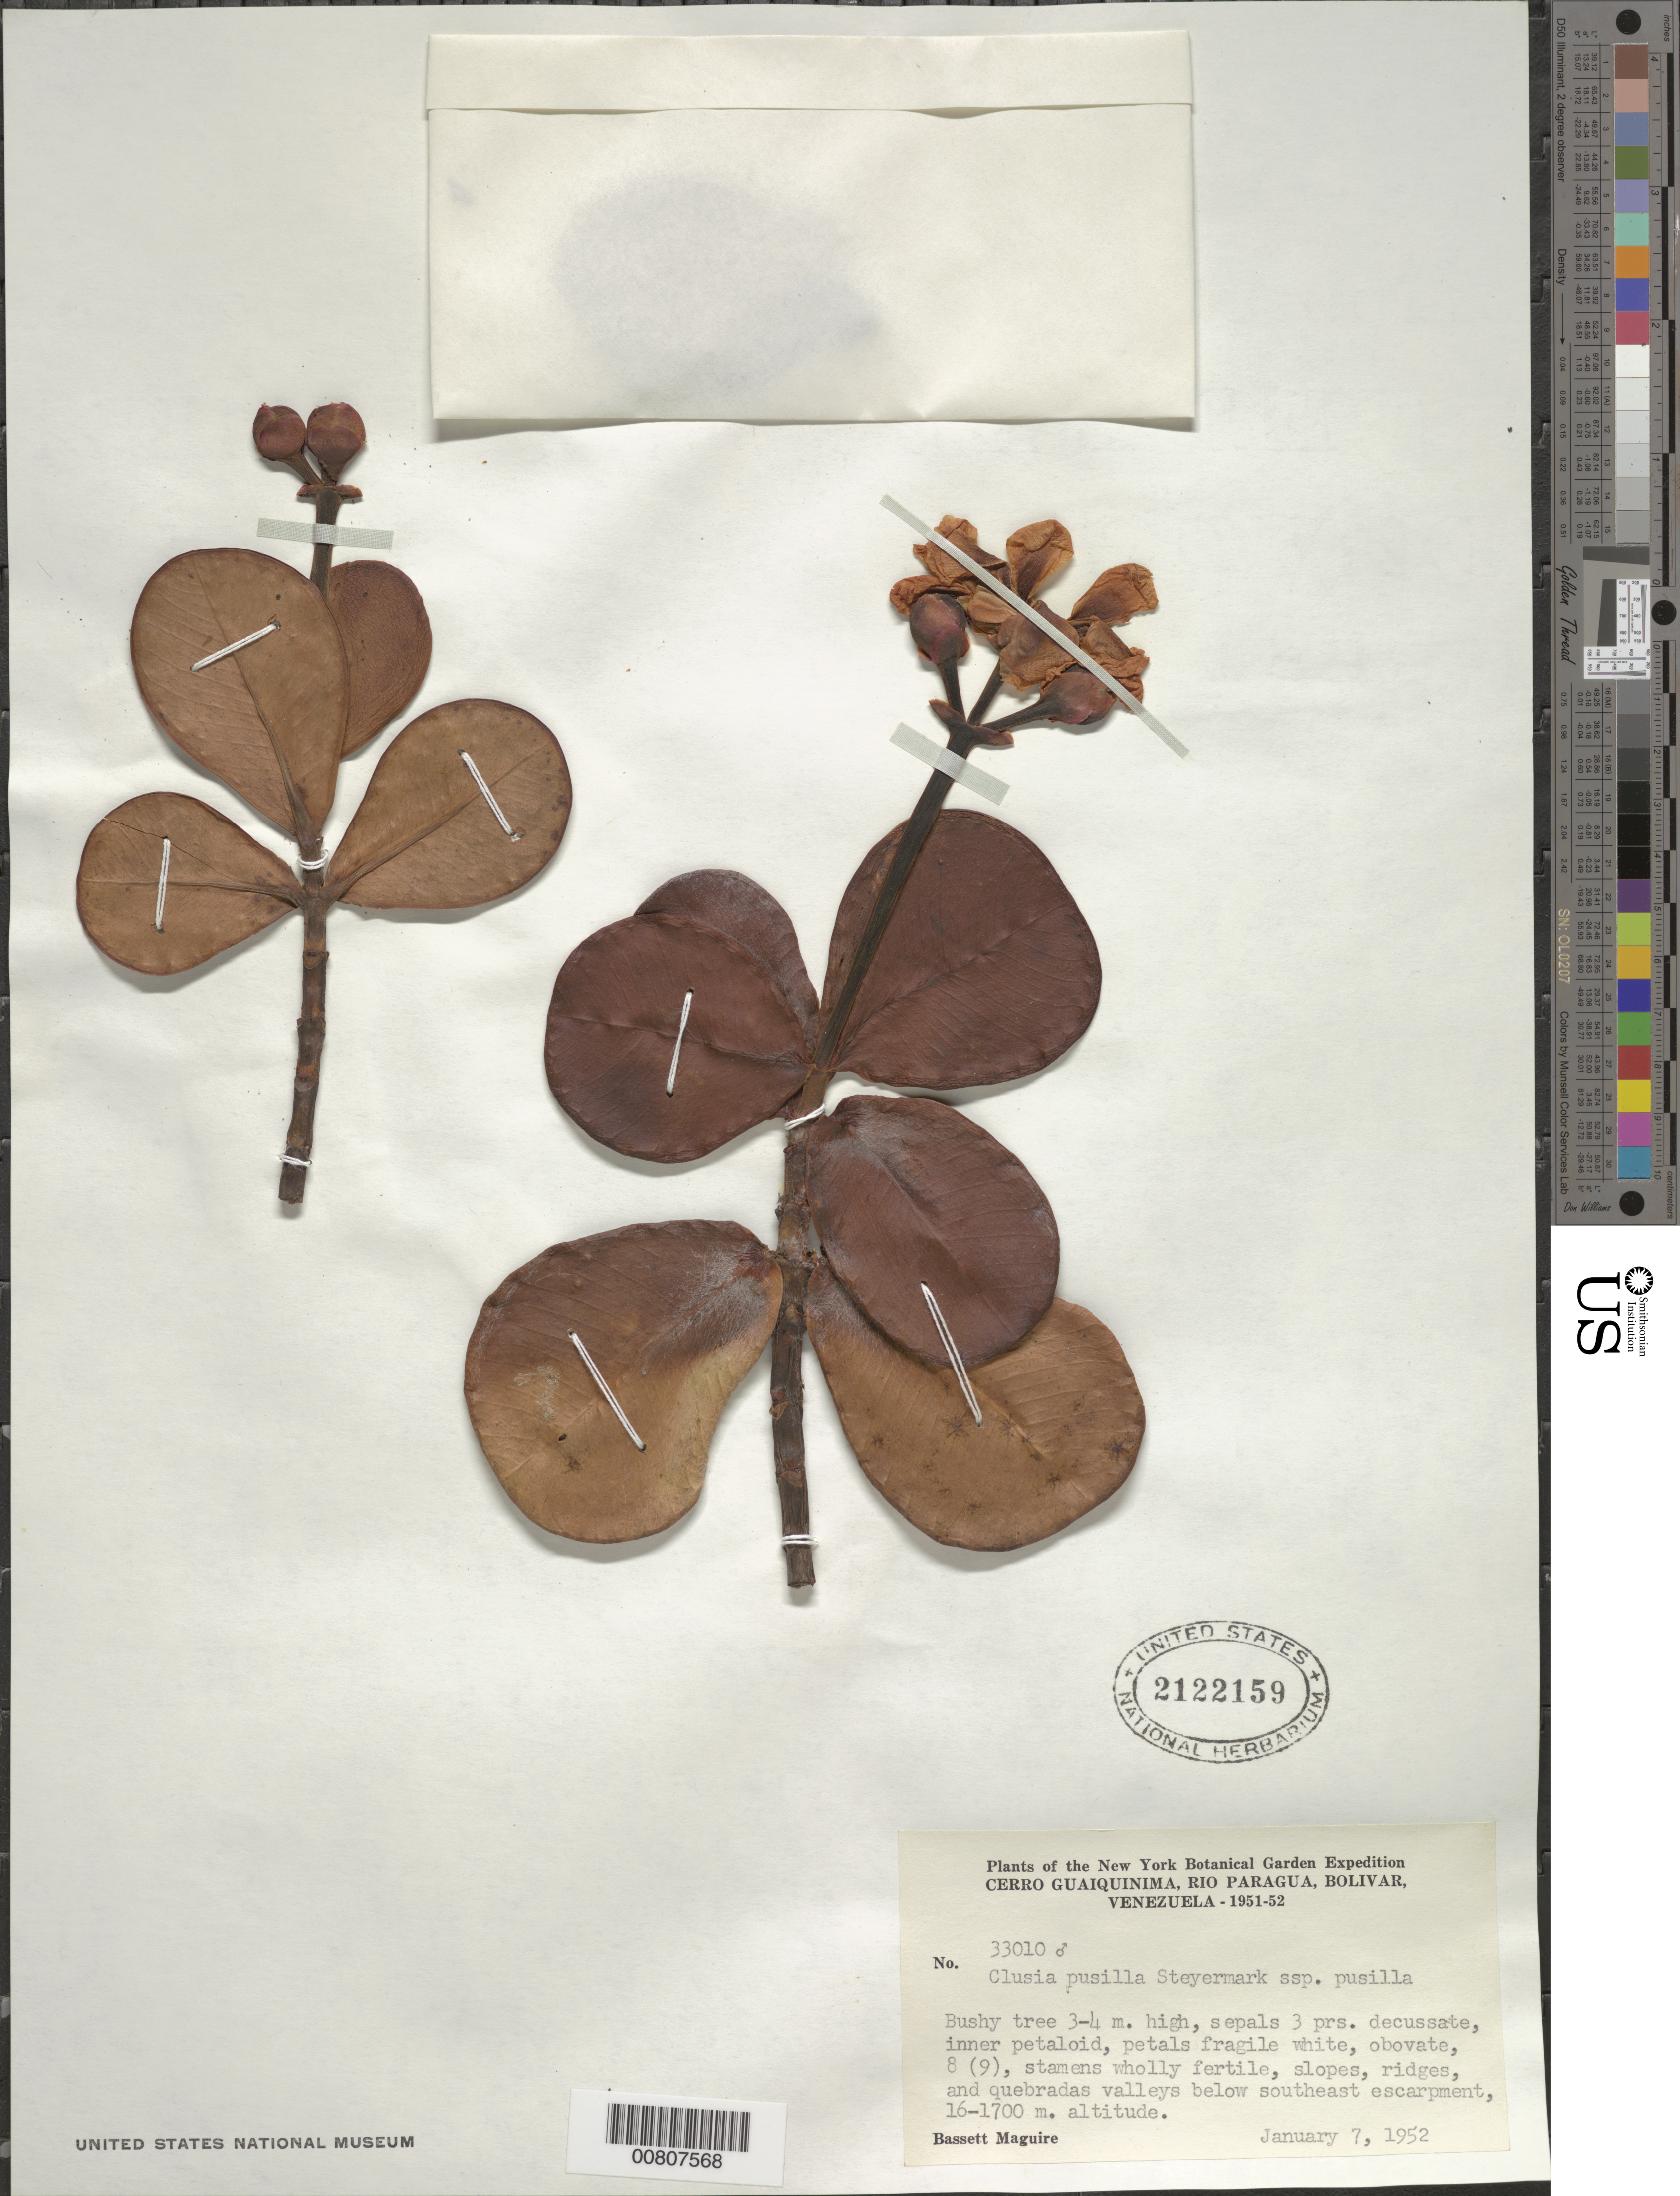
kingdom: Plantae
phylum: Tracheophyta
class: Magnoliopsida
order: Malpighiales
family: Clusiaceae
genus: Clusia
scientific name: Clusia pusilla subsp. pusilla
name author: Steyerm.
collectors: B. Maguire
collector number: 33010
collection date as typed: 7-Jan-52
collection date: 1952-01-07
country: Venezuela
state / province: Bolívar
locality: Cerro Guaiquinima, Río Paragua, SE escarpment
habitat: Slopes, ridges, and quebradas valleys below southeast escarpment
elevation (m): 1600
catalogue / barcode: US 2122159